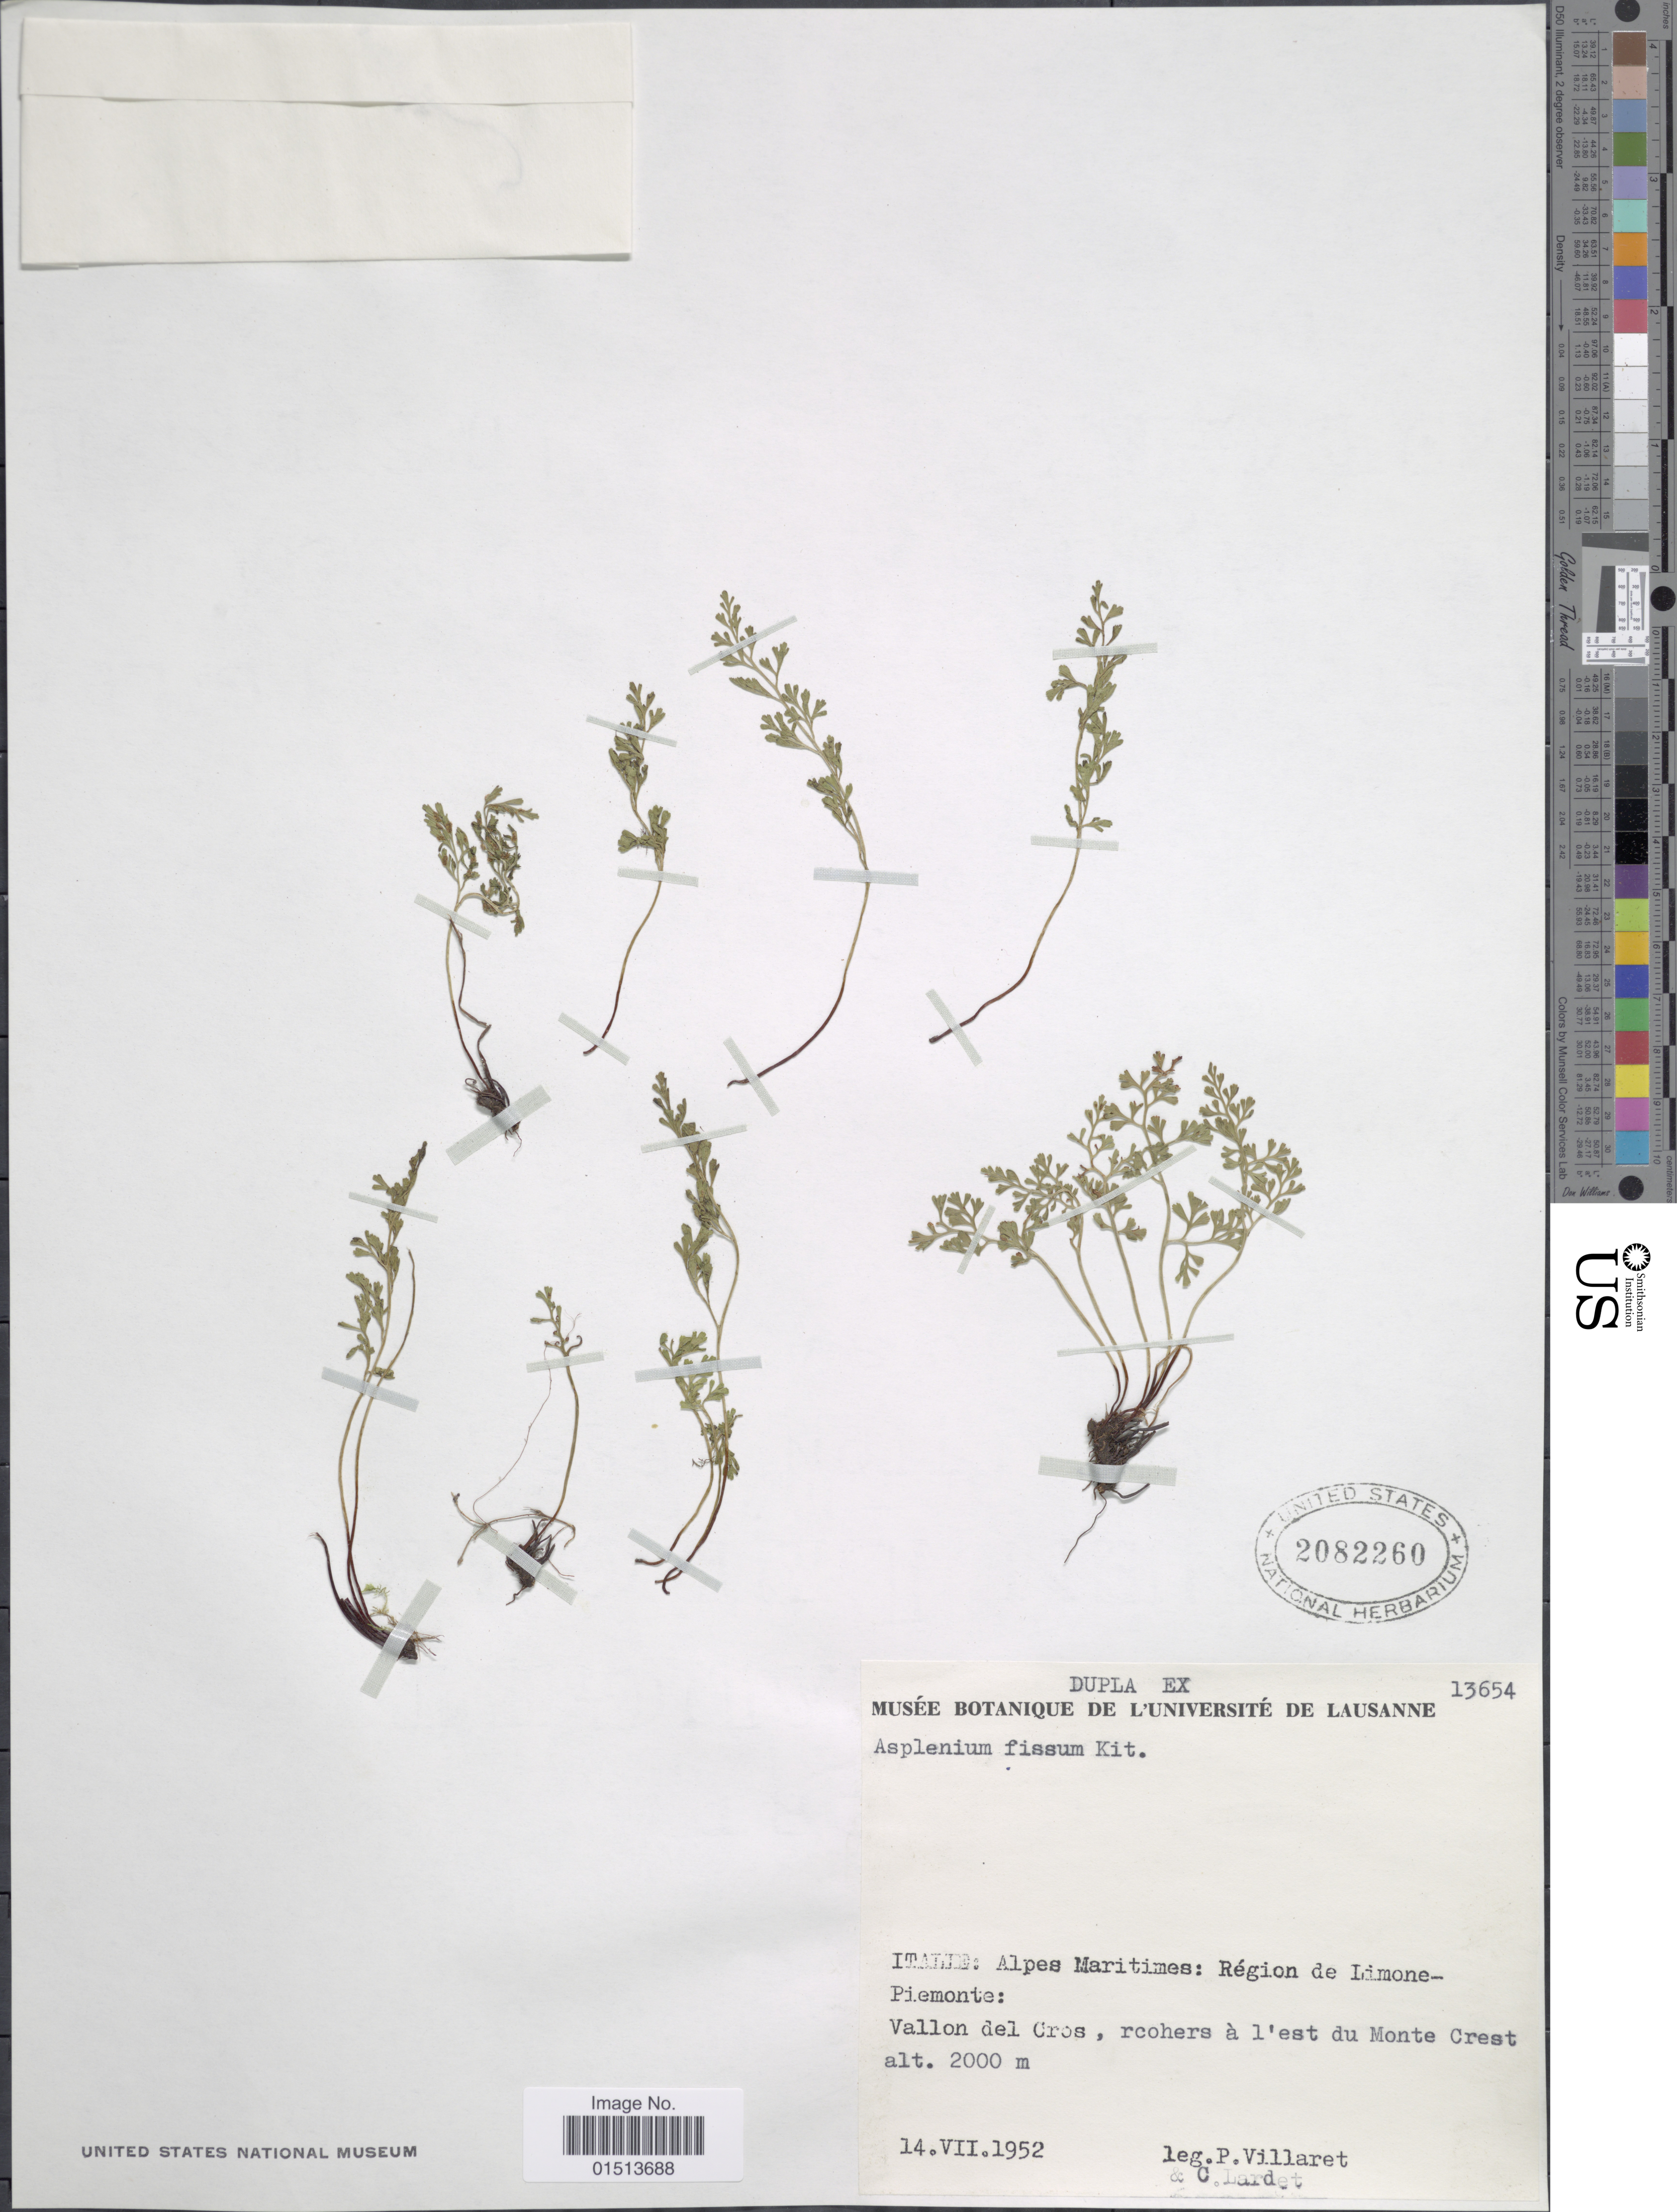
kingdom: Plantae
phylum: Tracheophyta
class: Polypodiopsida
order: Polypodiales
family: Aspleniaceae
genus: Asplenium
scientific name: Asplenium fissum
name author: Willd.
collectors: P. Villaret & C. Lardet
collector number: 13654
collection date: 1952-07-14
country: Italy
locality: Alpes Maritimes: region de Limone-Piemonte: Vallon del Cros, rcohers à l'est du Monte Crest.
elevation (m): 2000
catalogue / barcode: US 2082260